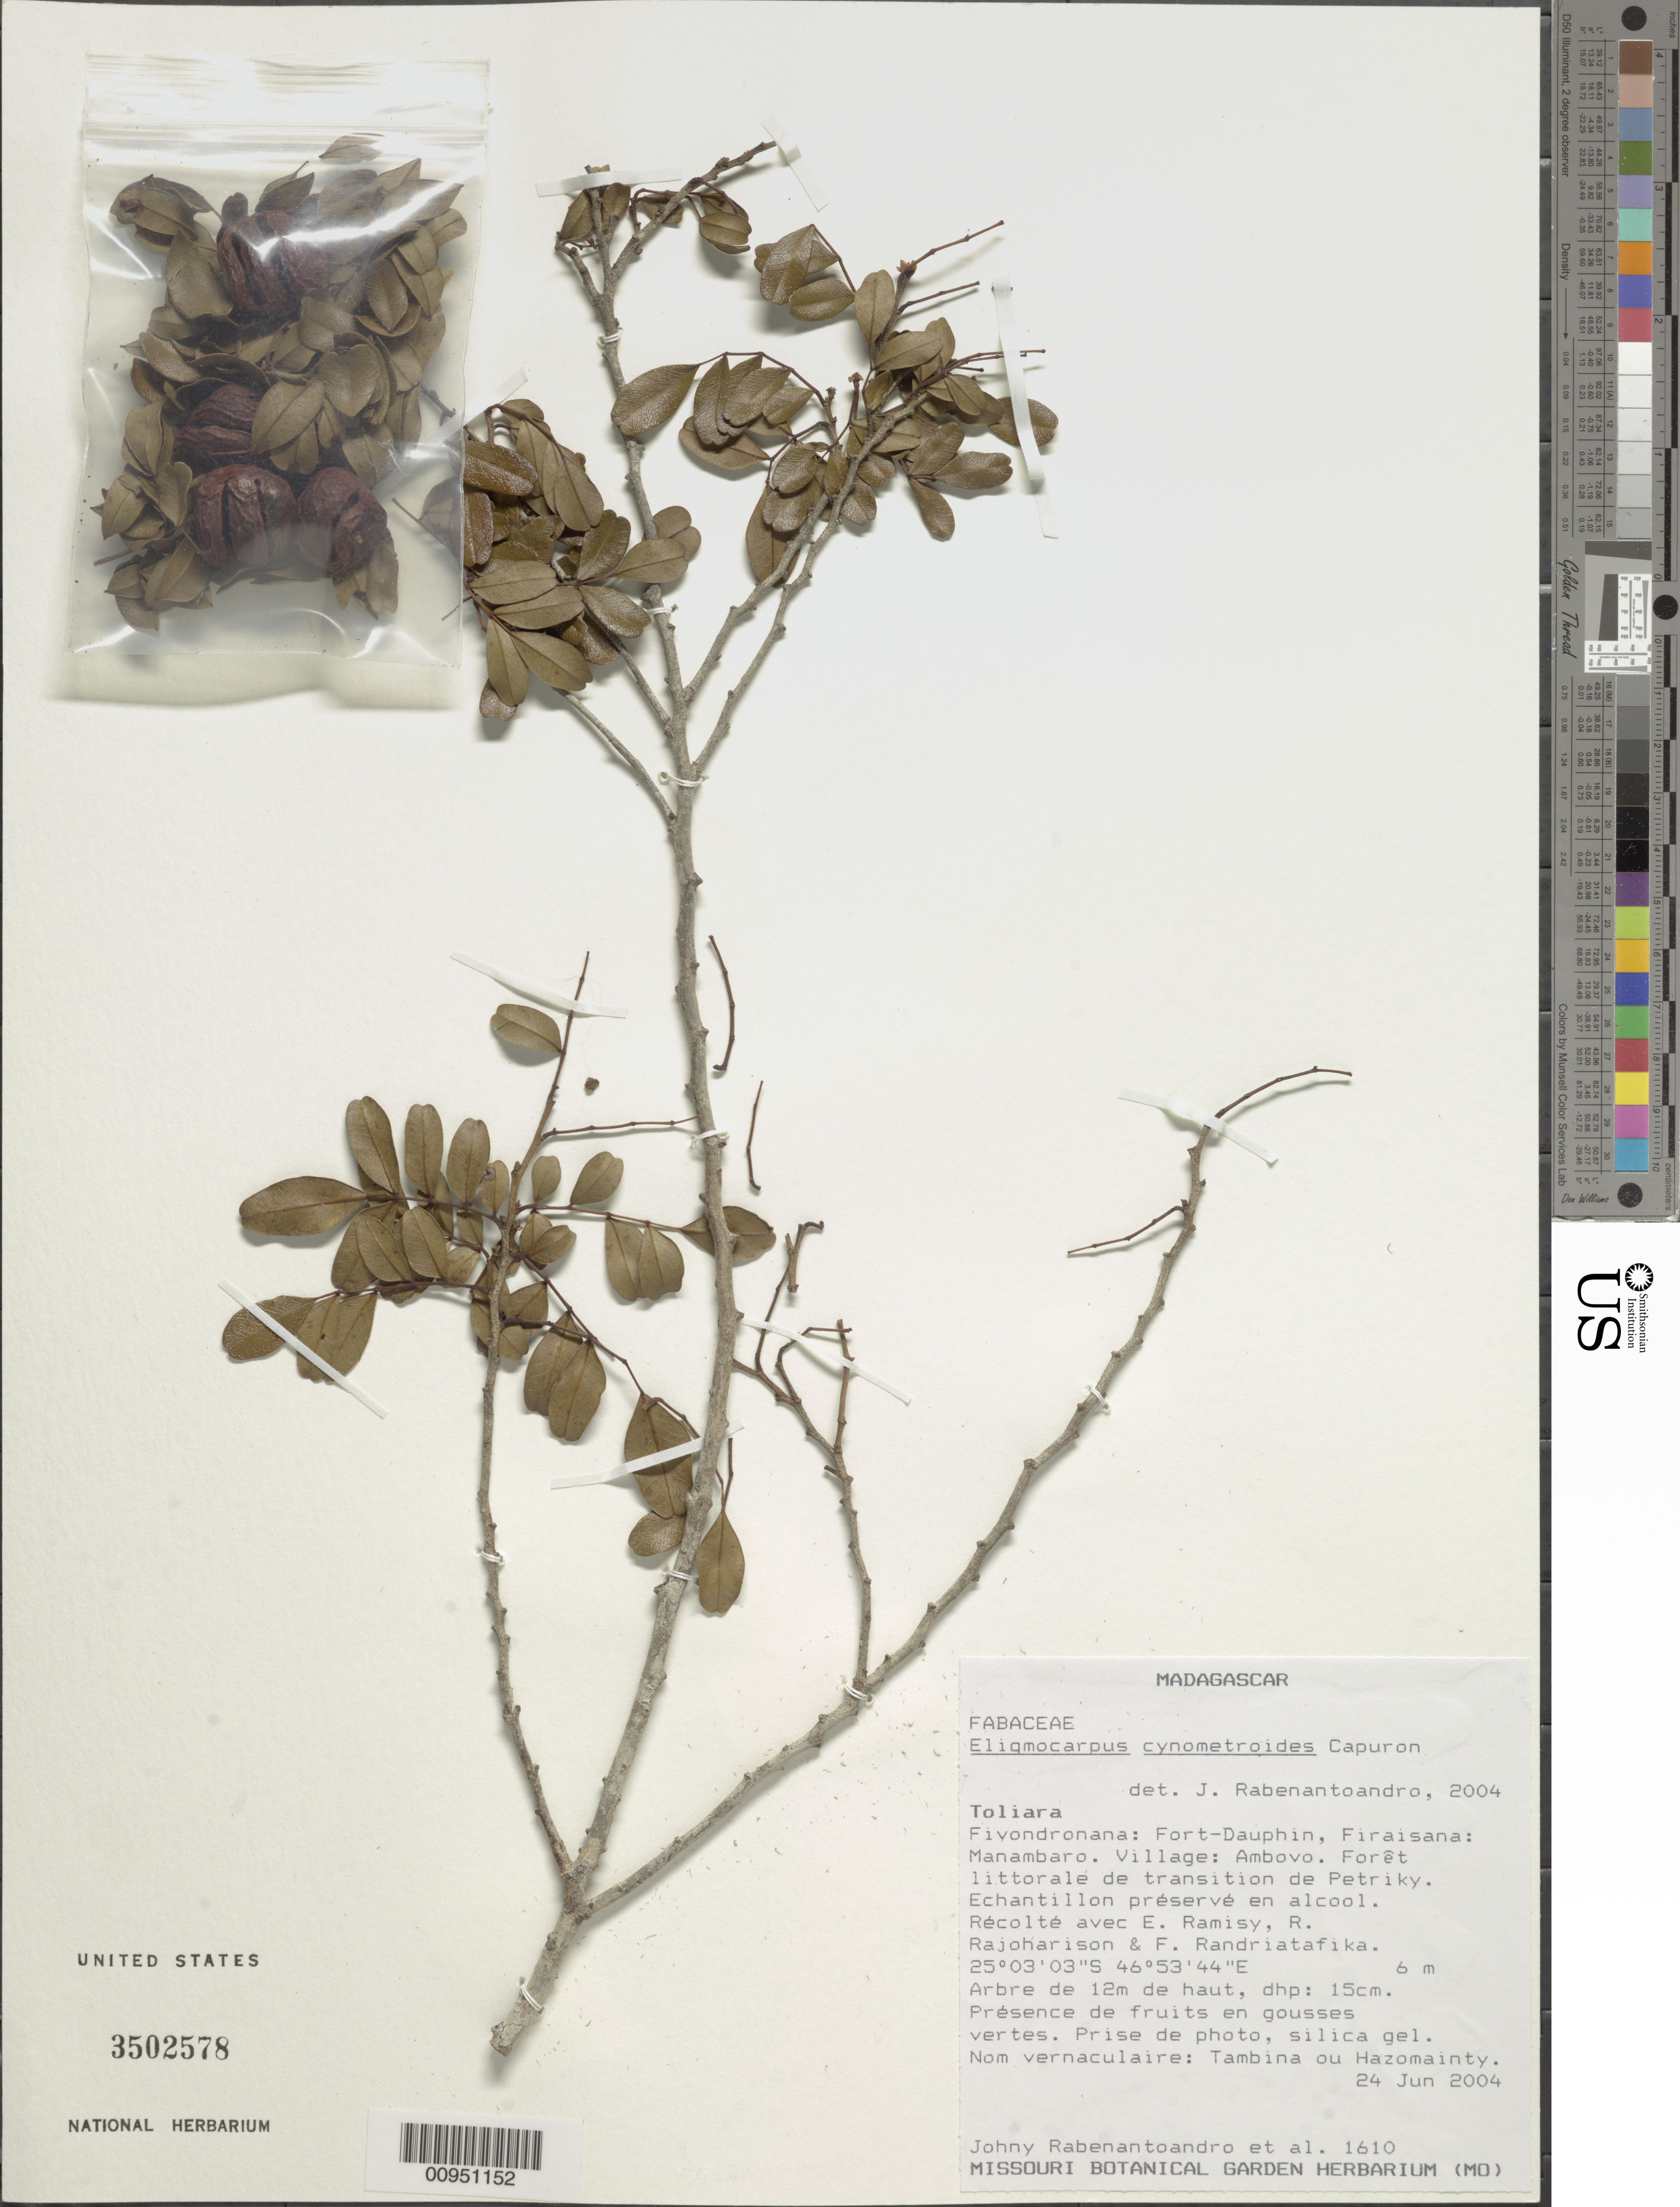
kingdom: Plantae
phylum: Tracheophyta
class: Magnoliopsida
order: Fabales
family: Fabaceae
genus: Eligmocarpus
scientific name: Eligmocarpus cynometroides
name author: Capuron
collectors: J. Rabenantoandro et al.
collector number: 1610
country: Madagascar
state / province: Anosy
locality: Fivondronana, Fort Dauphin, Firaisanak, Manambaro, Village Ambovo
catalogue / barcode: US 3502578